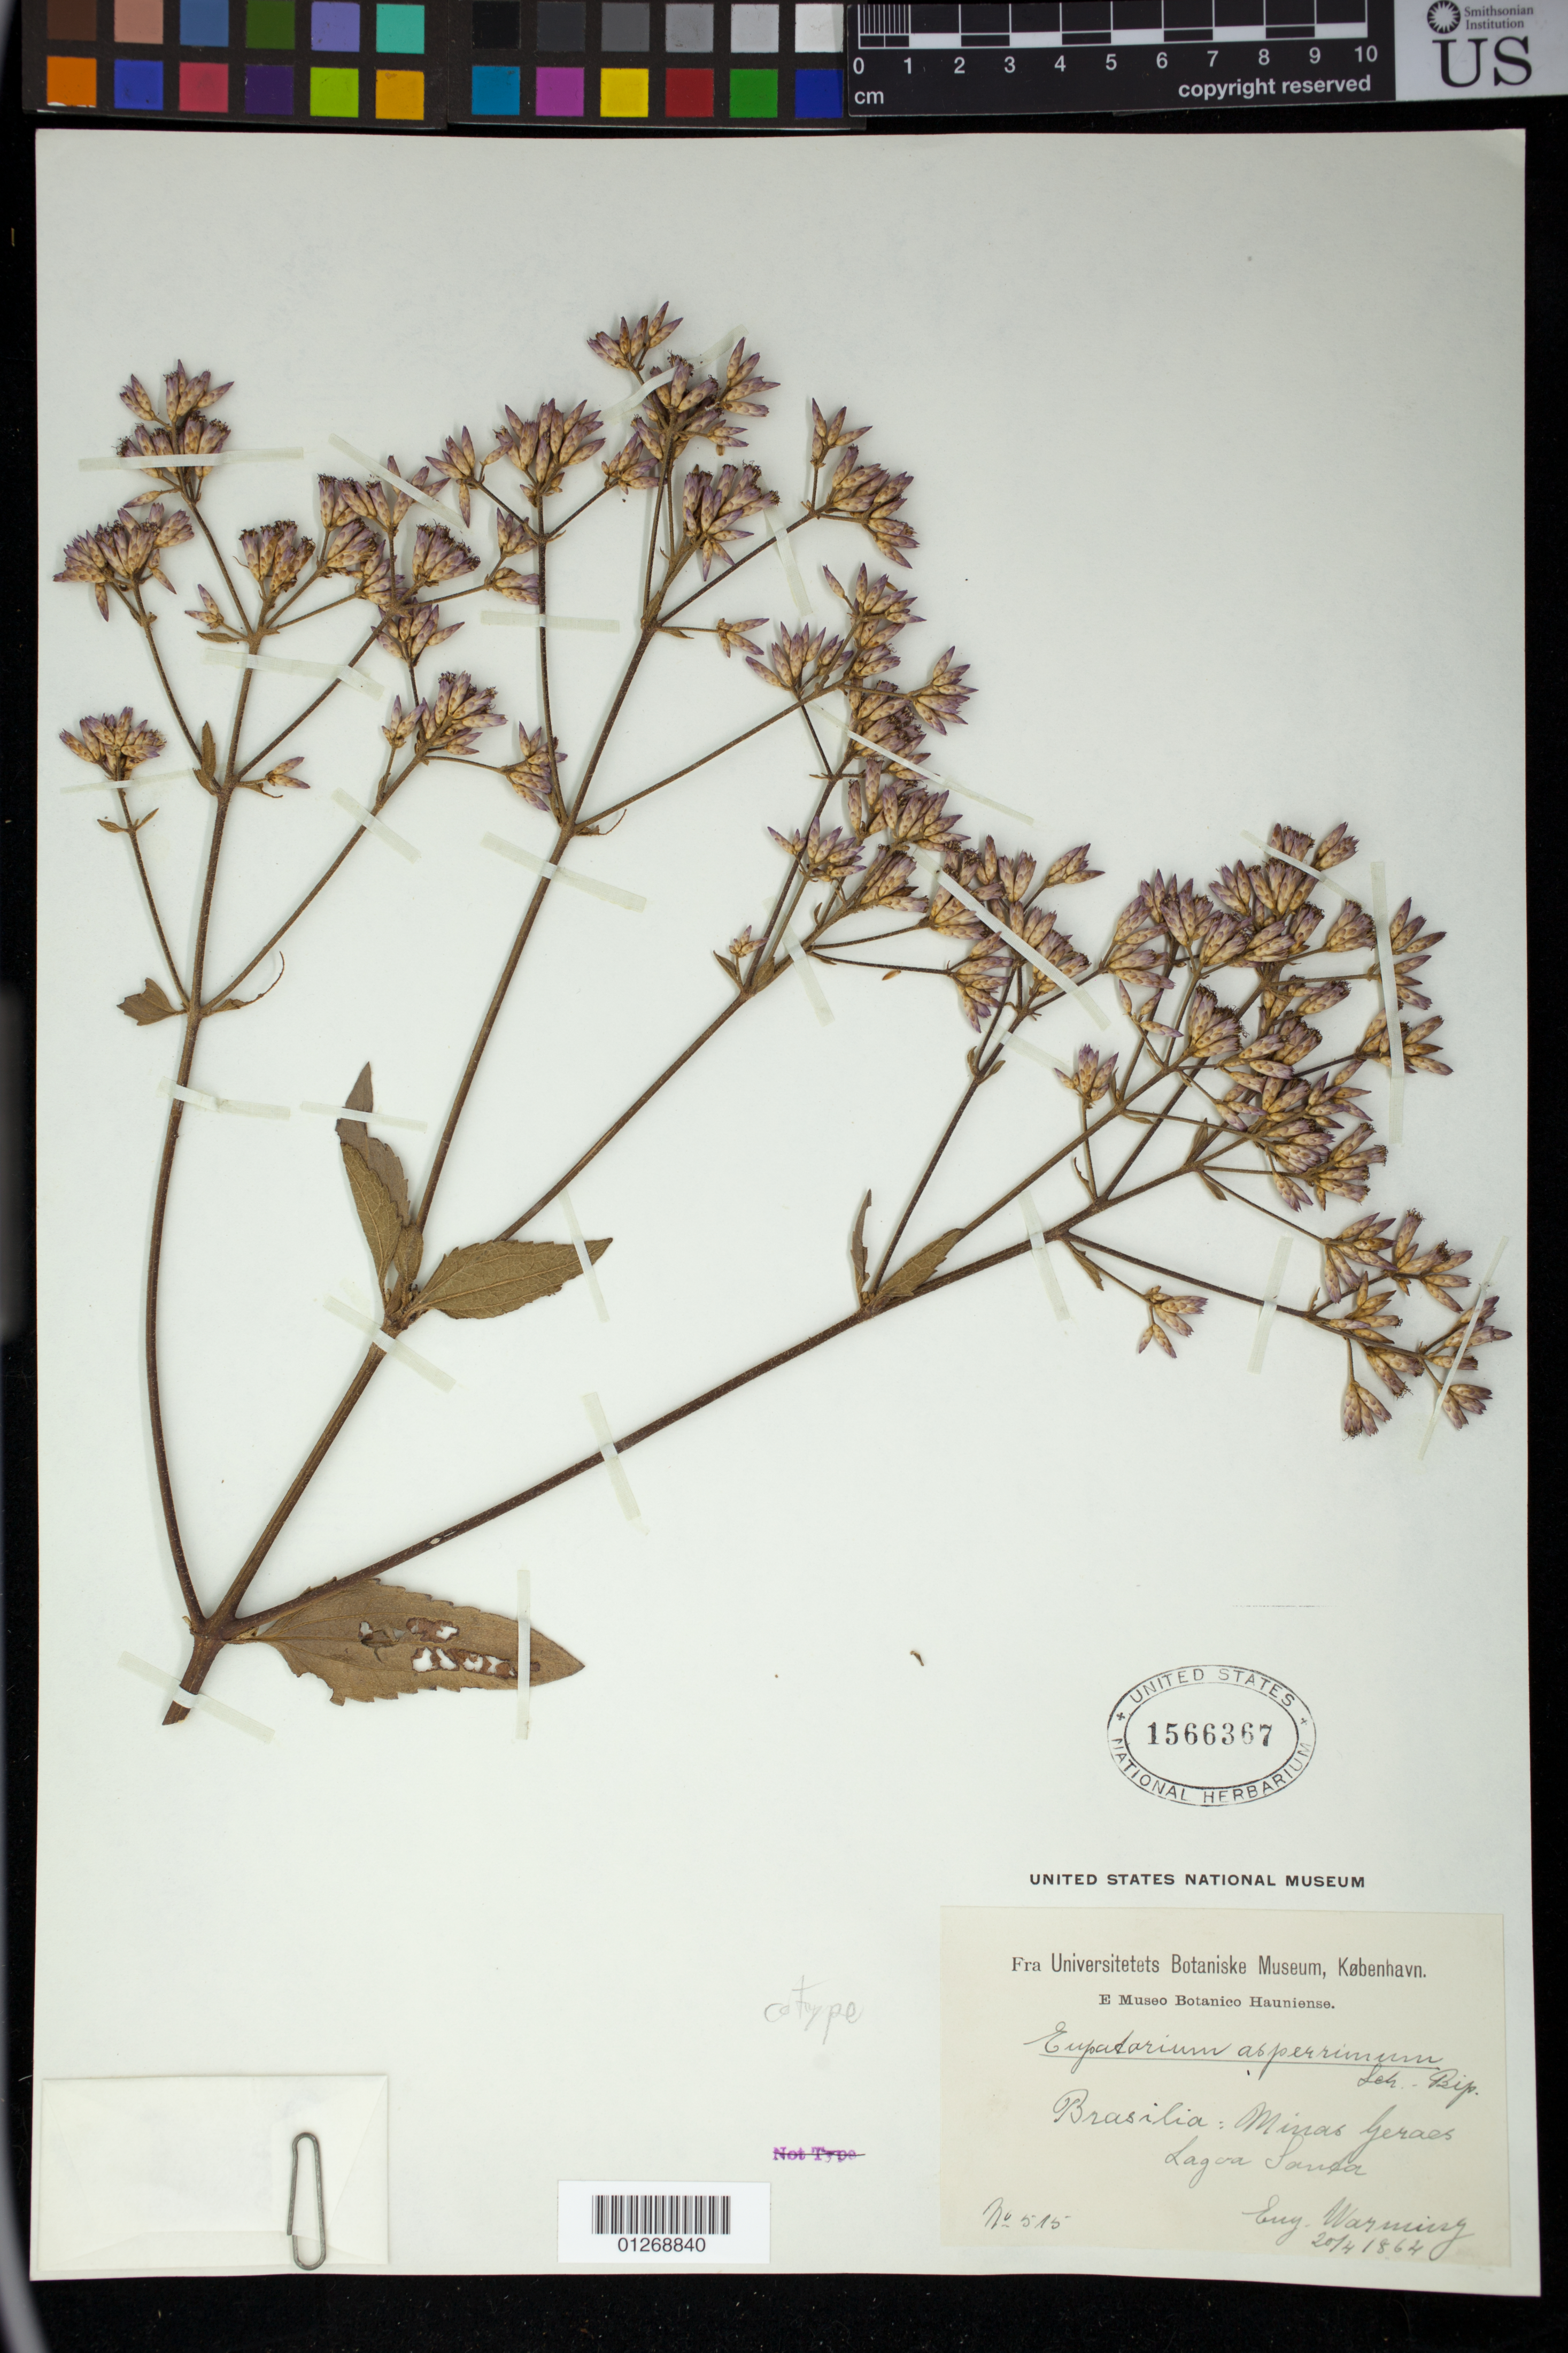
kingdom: Plantae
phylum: Tracheophyta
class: Magnoliopsida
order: Asterales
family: Asteraceae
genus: Eupatorium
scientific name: Eupatorium asperrimum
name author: Sch. Bip. ex Baker in Mart.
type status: Syntype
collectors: E. Warming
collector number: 515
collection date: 1864-04-20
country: Brazil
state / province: Minas Gerais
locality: Lagoa Santa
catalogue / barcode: US 1566367